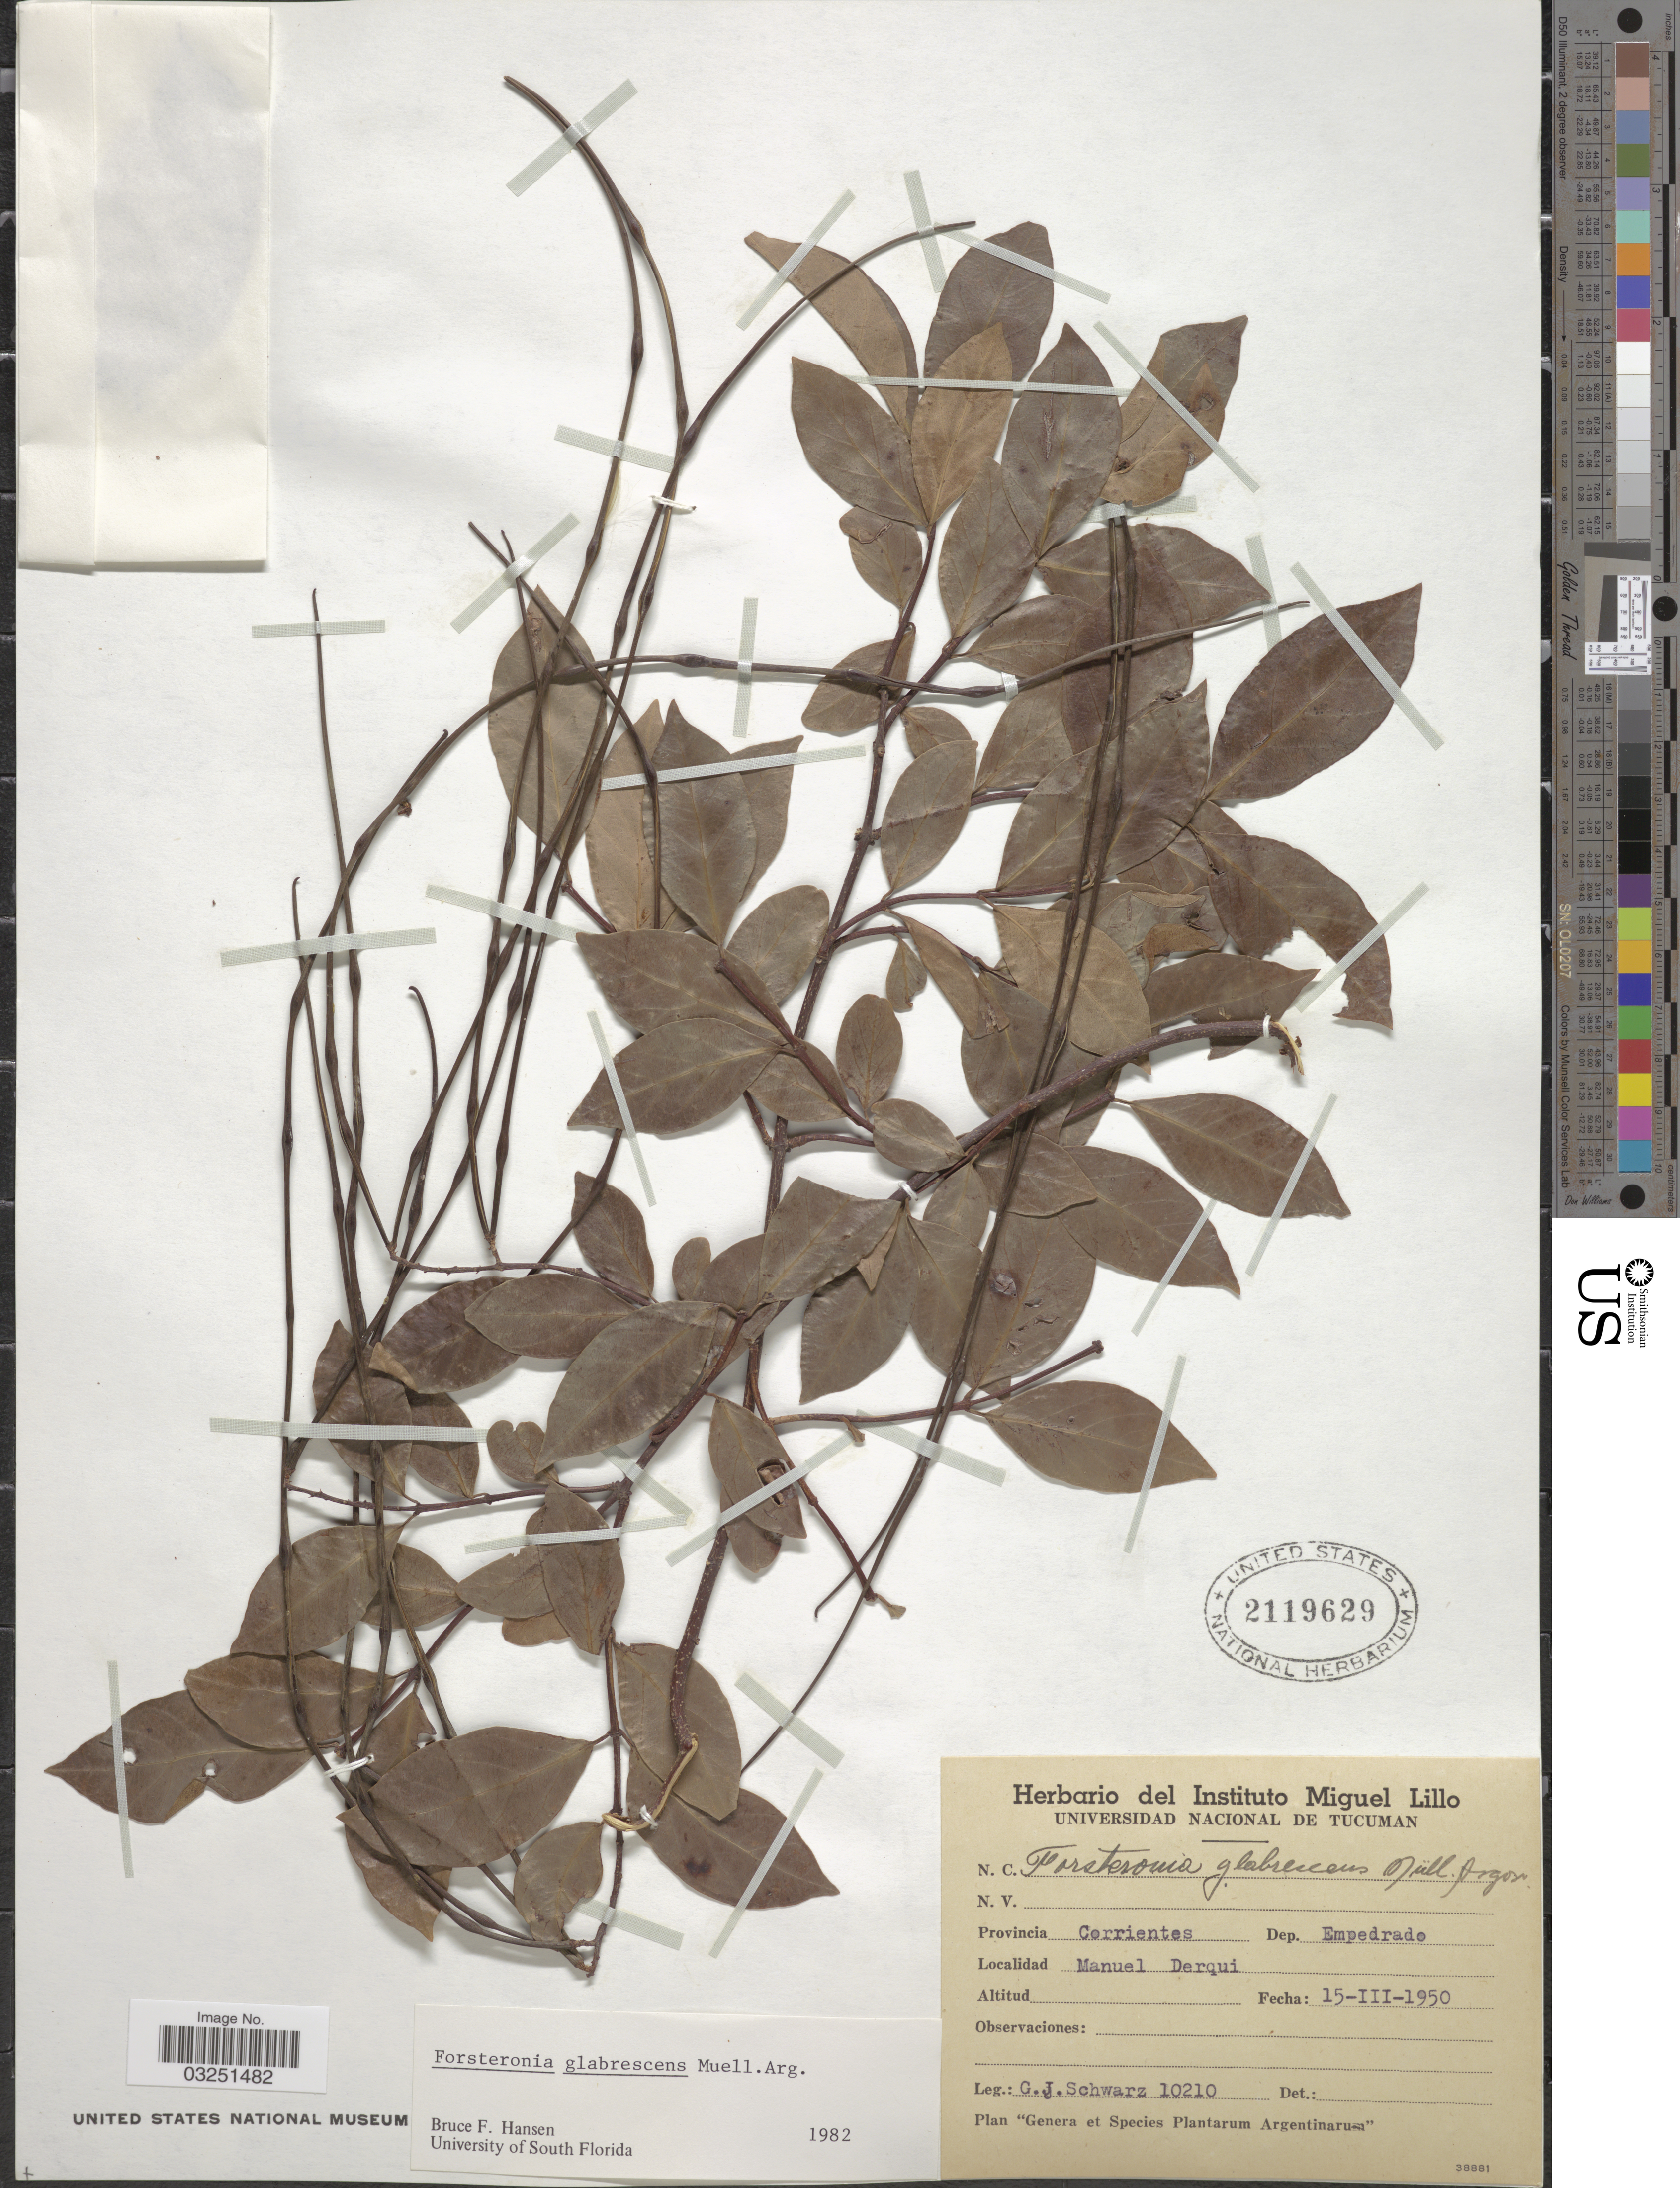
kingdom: Plantae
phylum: Tracheophyta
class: Magnoliopsida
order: Gentianales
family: Apocynaceae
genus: Forsteronia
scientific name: Forsteronia glabrescens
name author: Müll. Arg.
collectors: G. J. Schwarz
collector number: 10210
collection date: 1950-03-15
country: Argentina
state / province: Corrientes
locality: Provincia Corrientes. Dep. Empedrado. Manuel Derqui.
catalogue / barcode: US 2119629